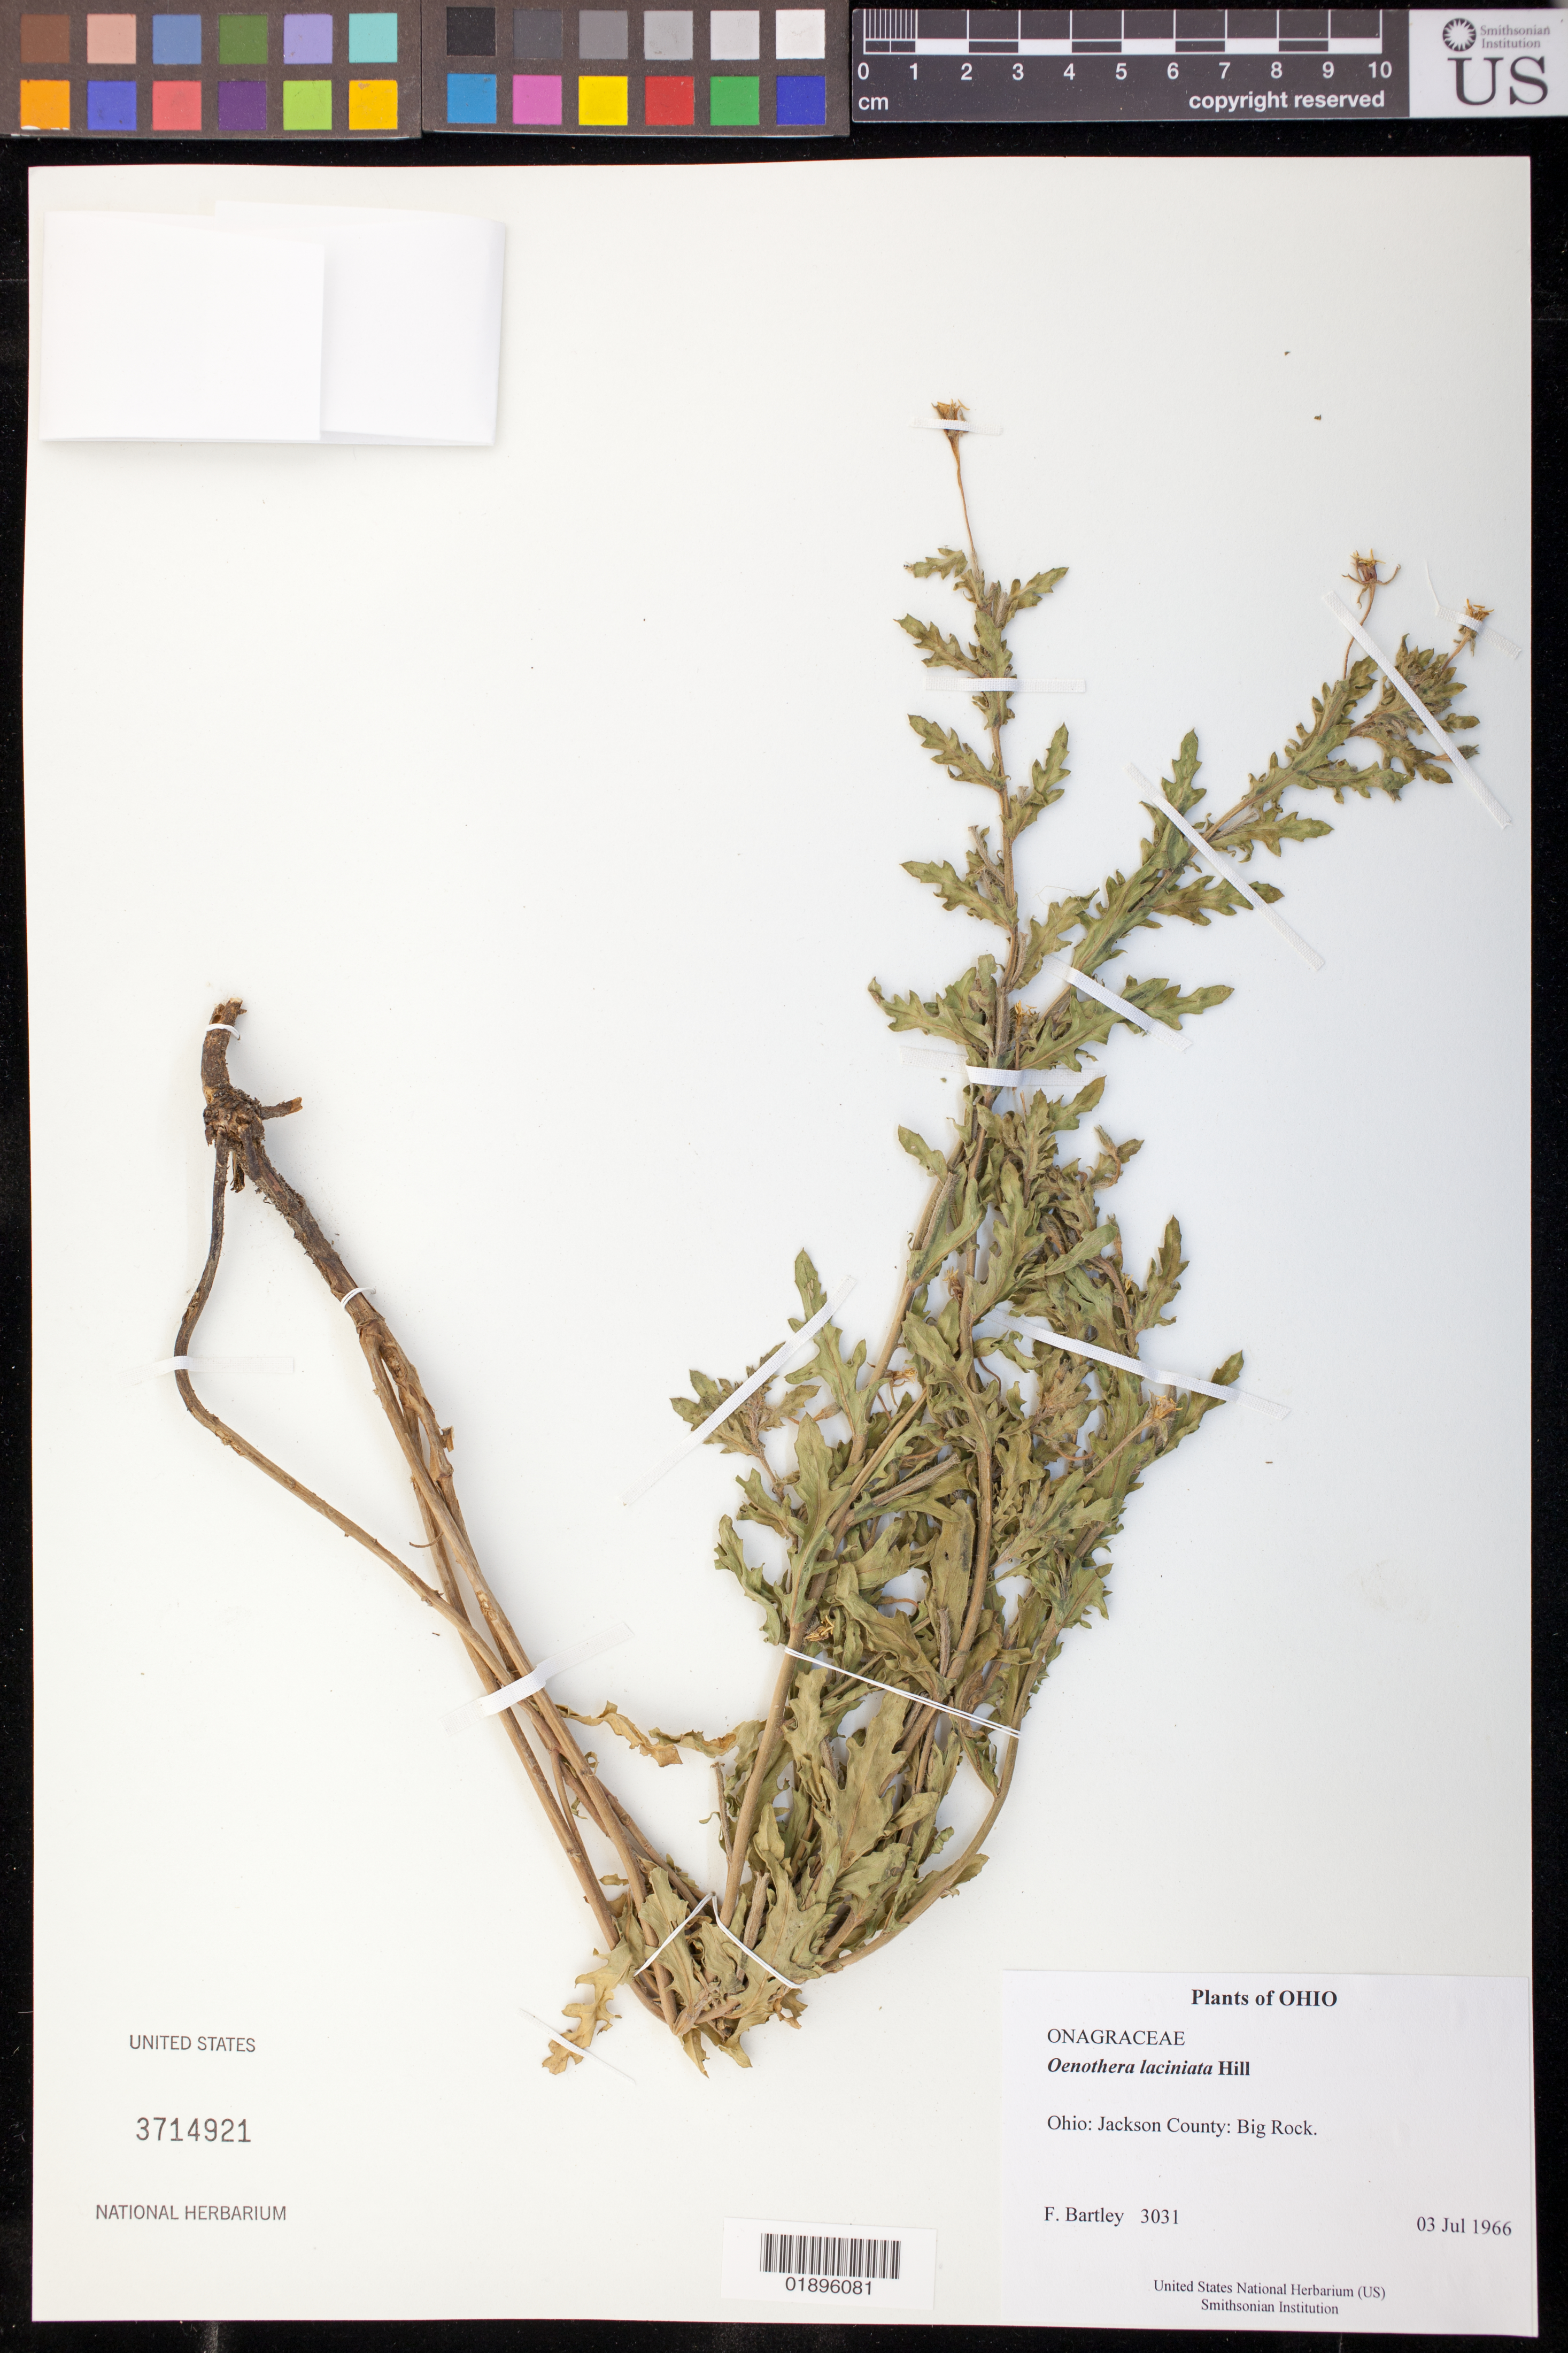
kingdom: Plantae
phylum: Tracheophyta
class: Magnoliopsida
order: Myrtales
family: Onagraceae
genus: Oenothera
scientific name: Oenothera laciniata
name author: Hill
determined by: Wagner, W. L., (BOT), Smithsonian Institution - National Museum of Natural History (UNITED STATES)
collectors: F. Bartley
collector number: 3031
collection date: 1966-07-03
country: United States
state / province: Ohio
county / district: Jackson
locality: Big Rock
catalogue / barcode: US 3714921